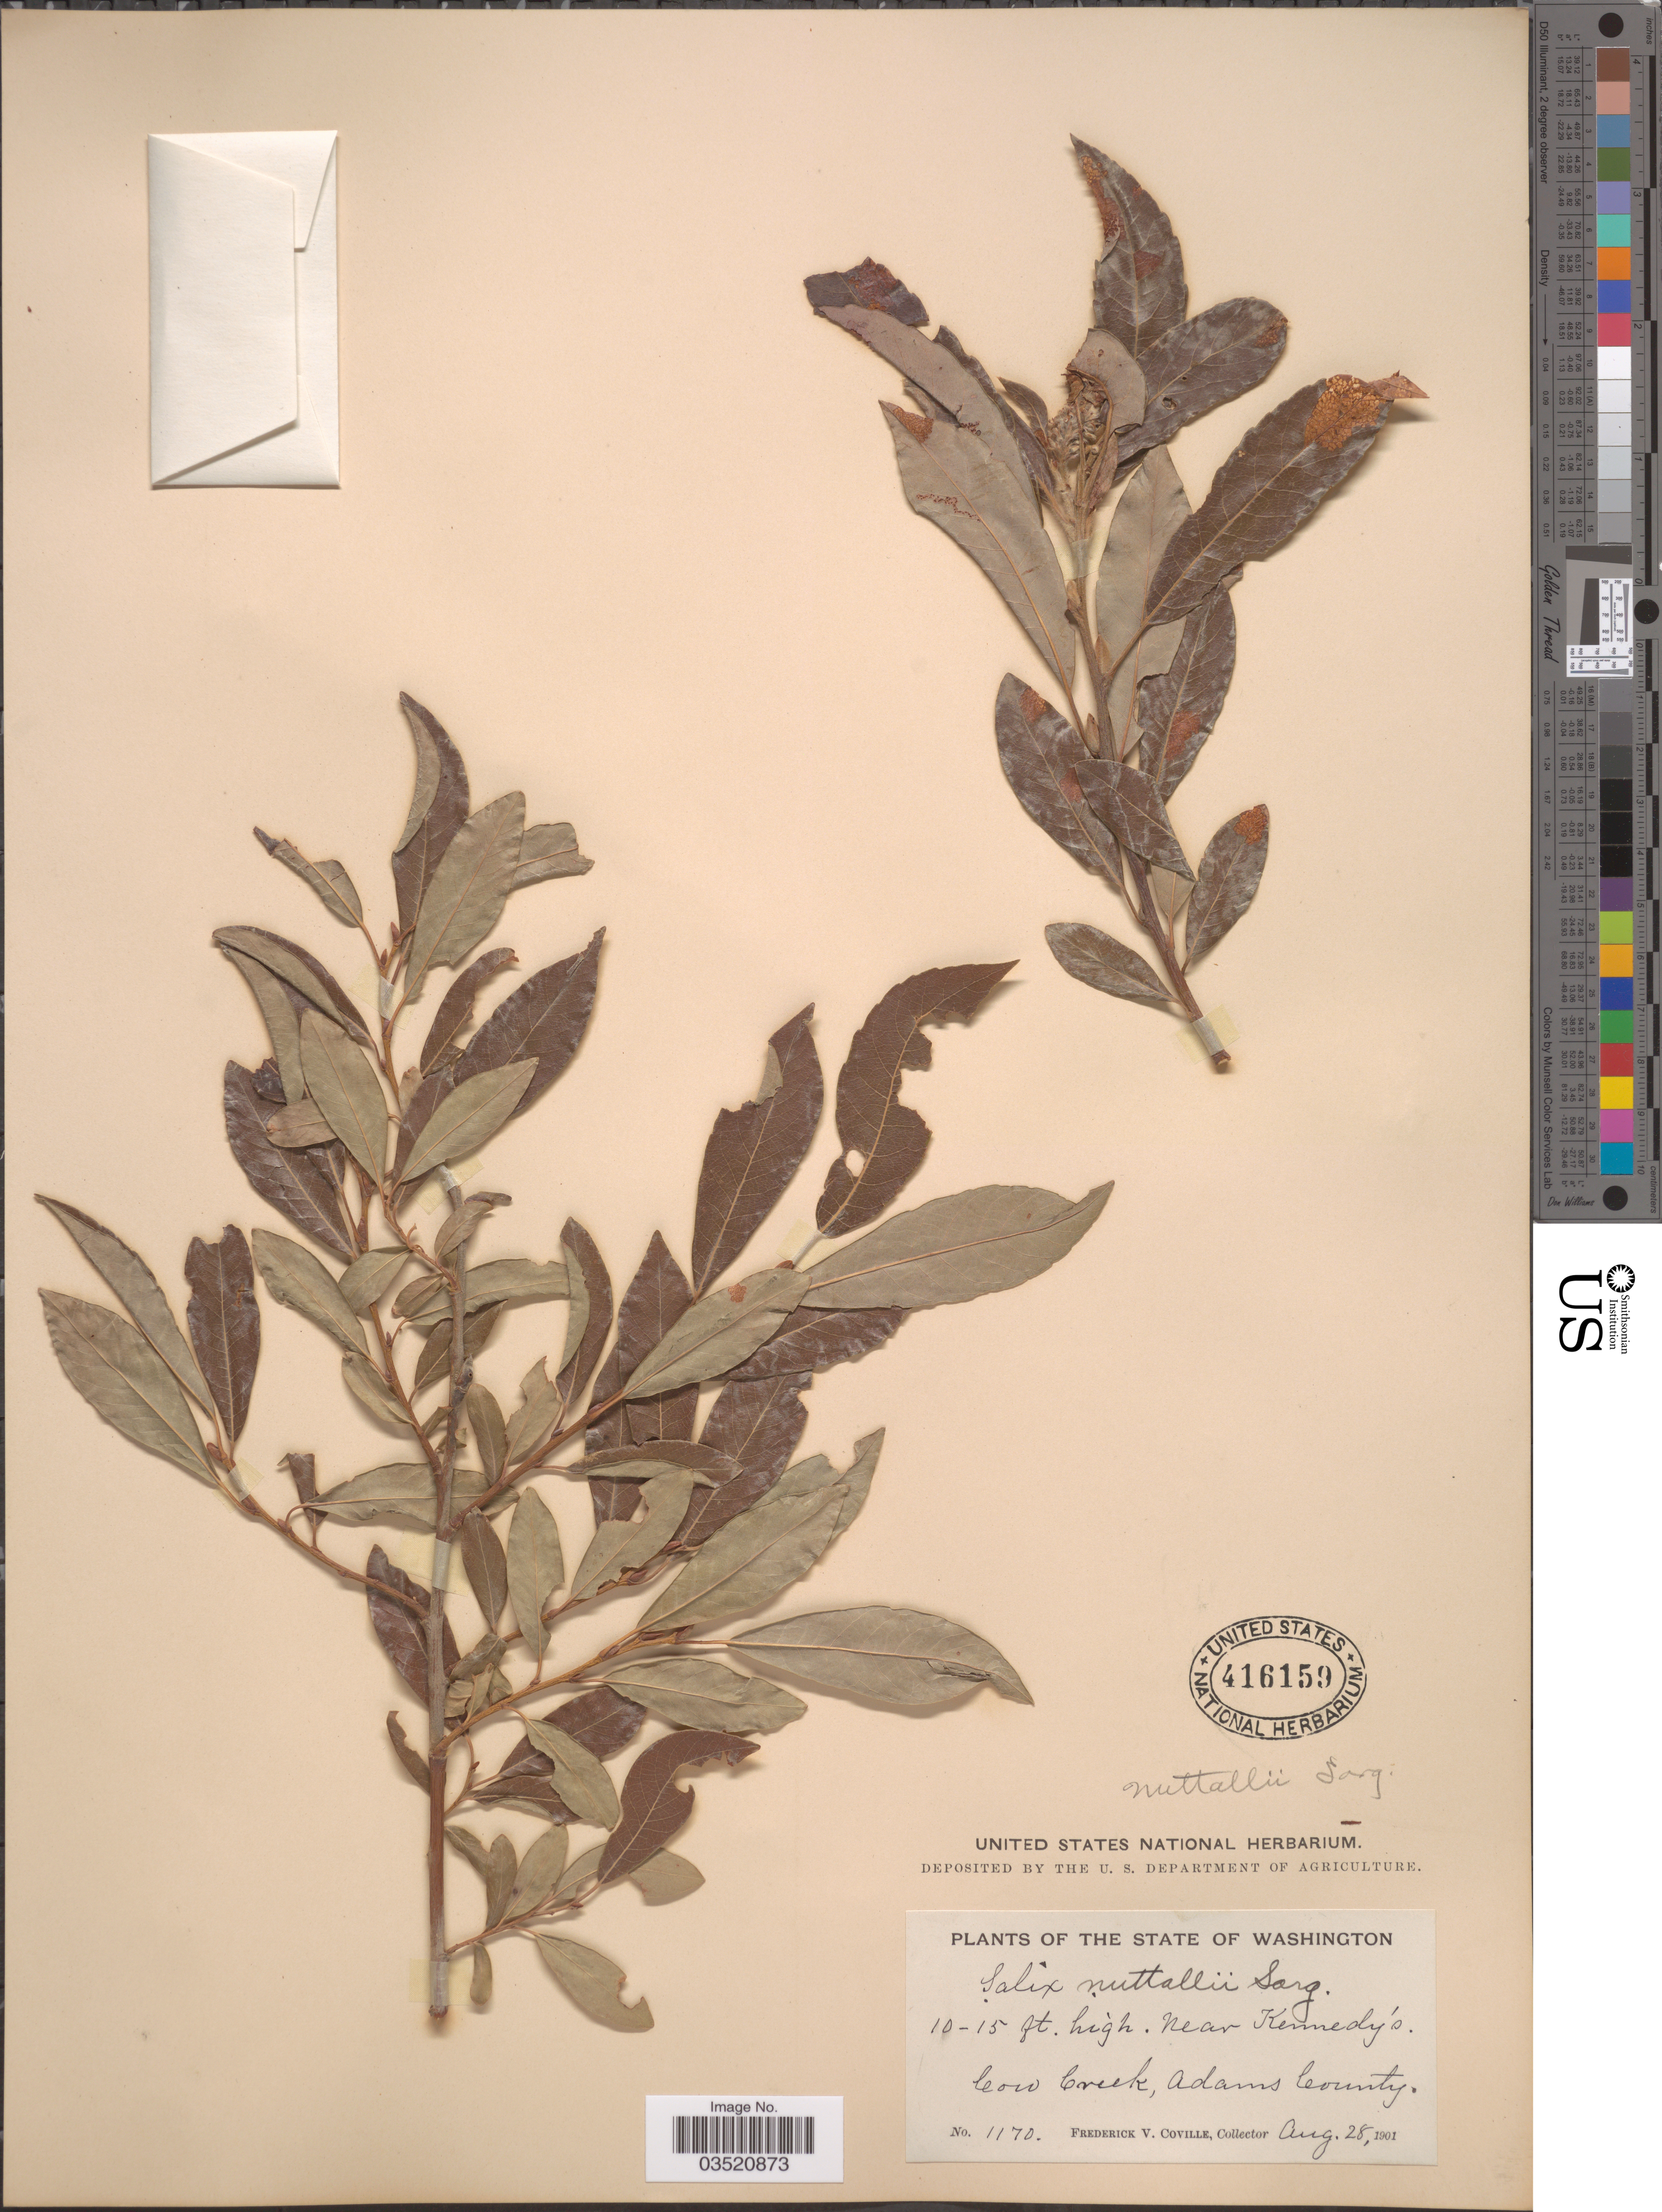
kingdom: Plantae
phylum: Tracheophyta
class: Magnoliopsida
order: Malpighiales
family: Salicaceae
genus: Salix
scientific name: Salix scouleriana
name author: Barratt ex Hook.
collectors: F. V. Coville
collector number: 1170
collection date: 1901-08-28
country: United States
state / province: Washington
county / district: Adams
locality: Near Kennedy's. Cow Creek, Adams County.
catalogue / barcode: US 416159